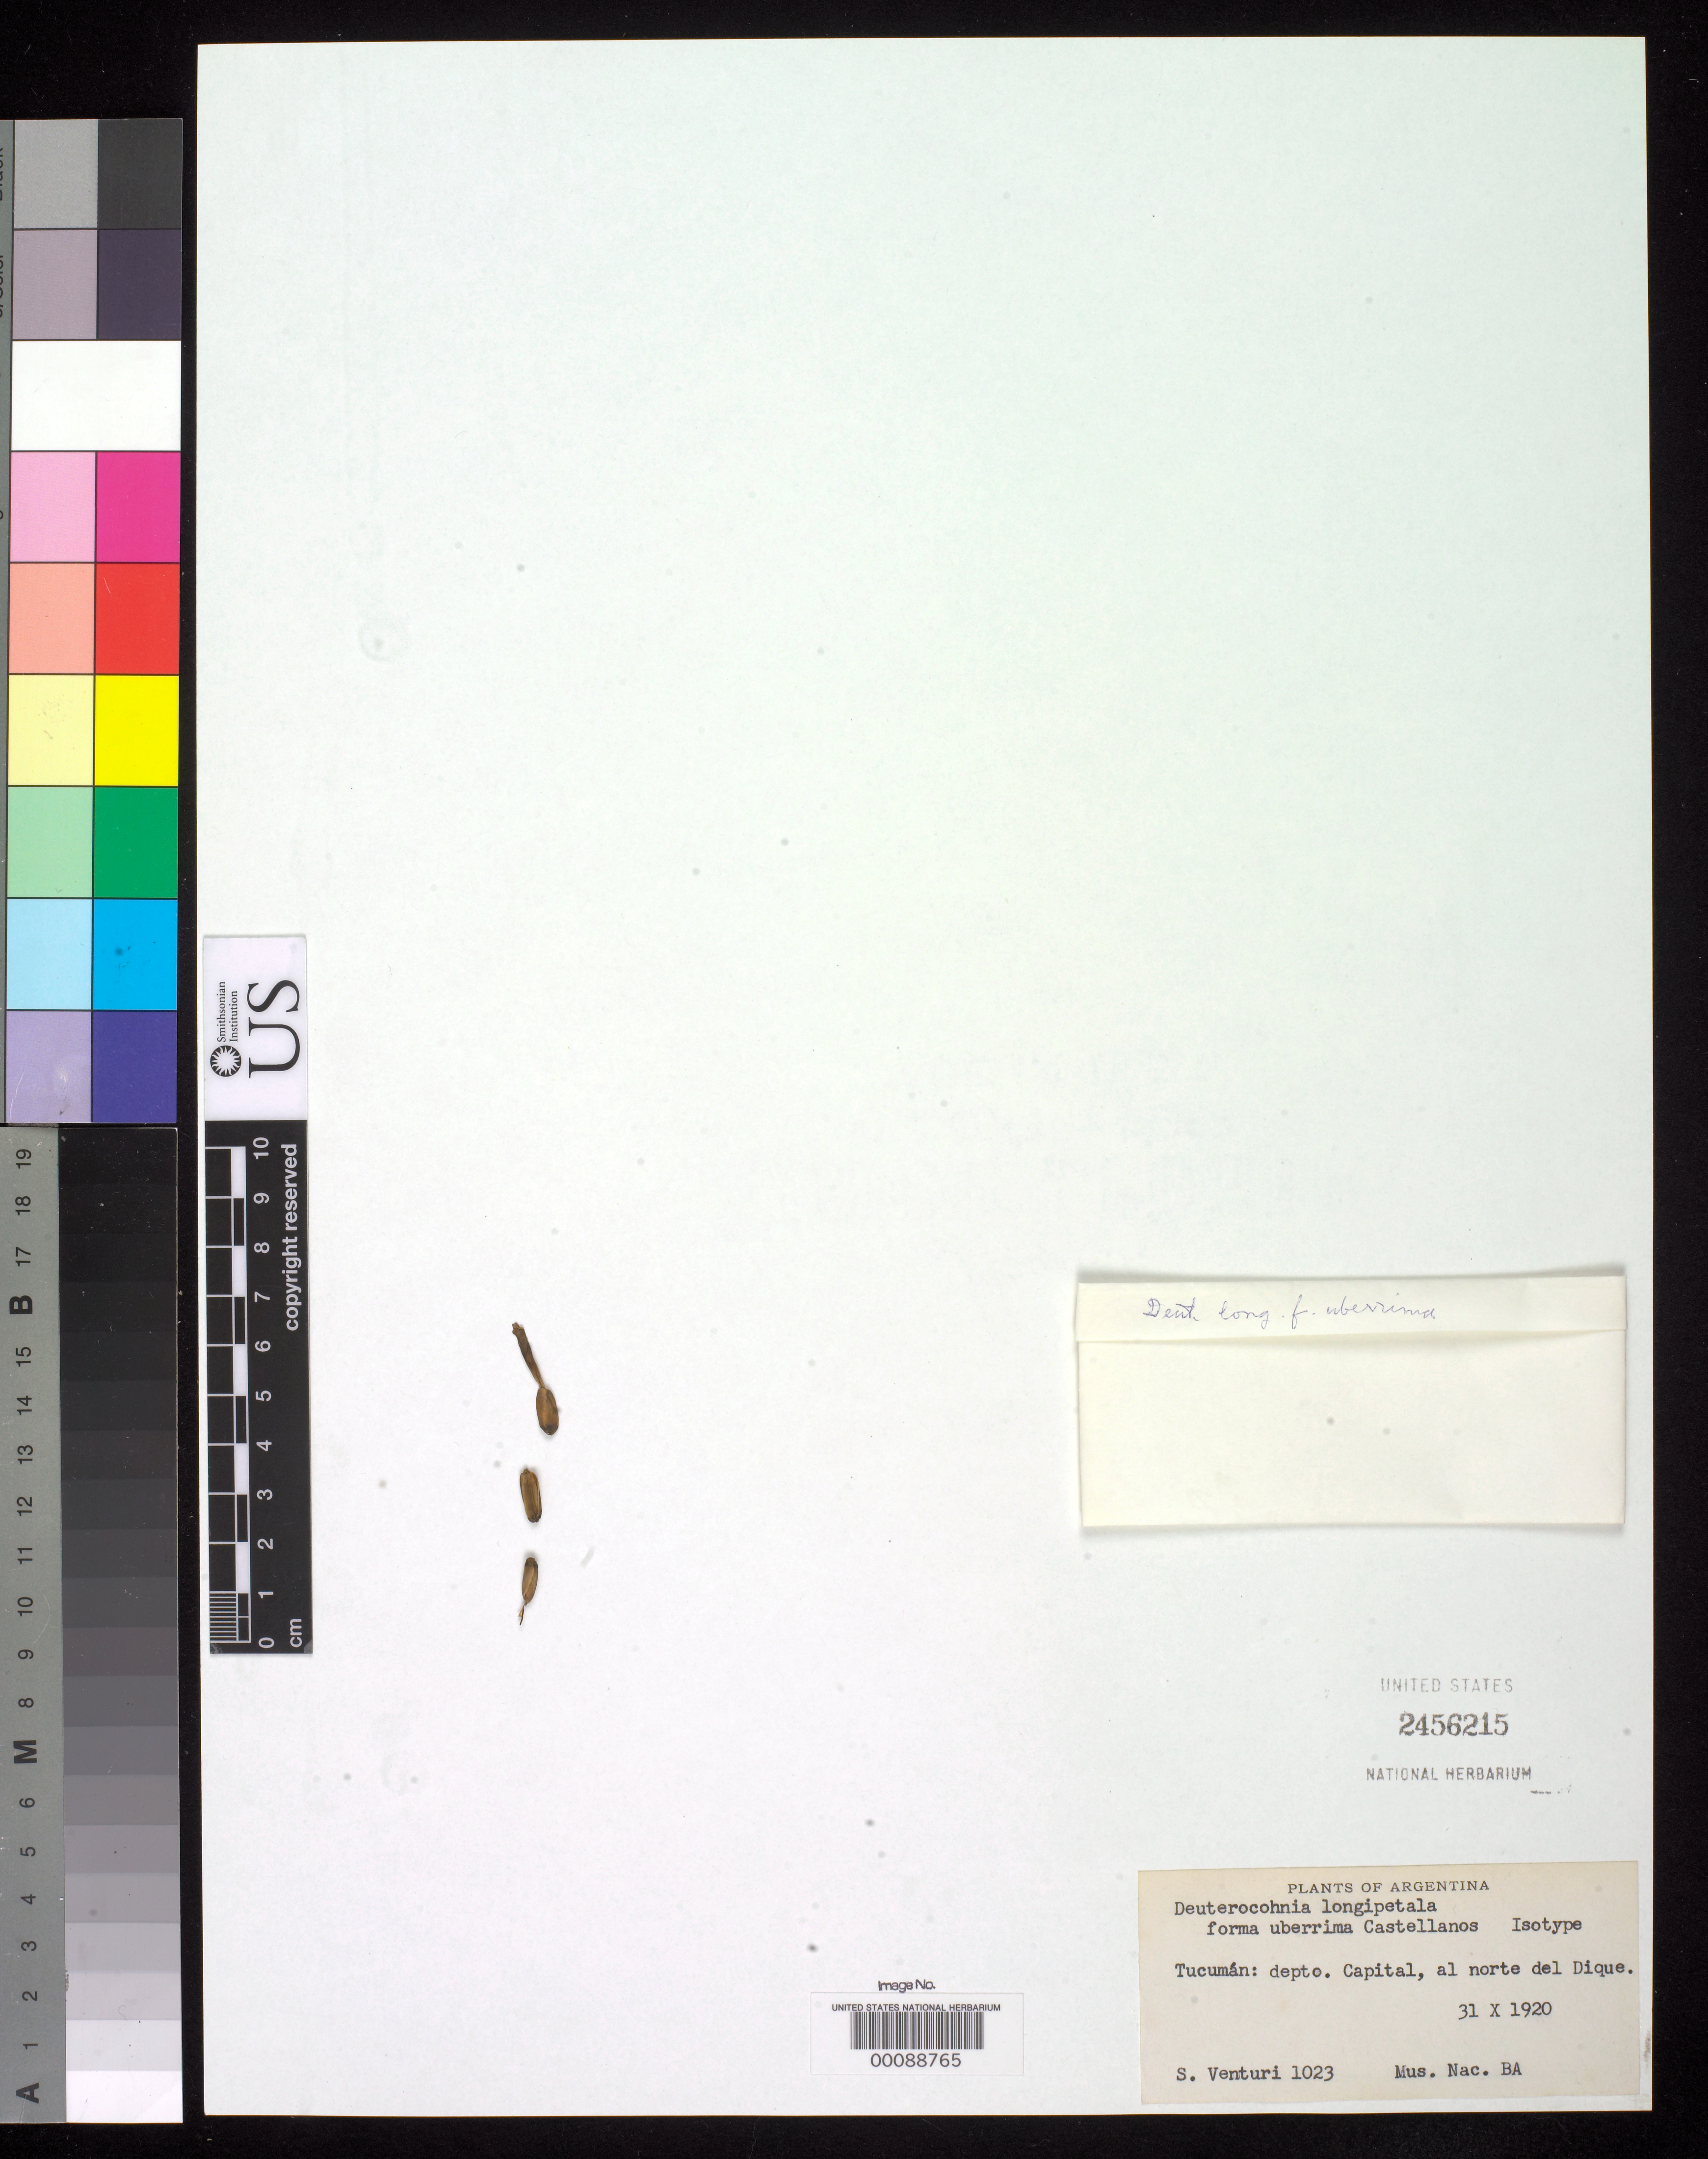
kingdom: Plantae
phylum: Tracheophyta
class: Liliopsida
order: Poales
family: Bromeliaceae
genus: Deuterocohnia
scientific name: Deuterocohnia longipetala f. uberri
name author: A. Cast.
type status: Isotype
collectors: S. Venturi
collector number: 1023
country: Argentina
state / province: Tucumán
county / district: Capital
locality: Al Norte del Dique.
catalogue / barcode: US 2456215